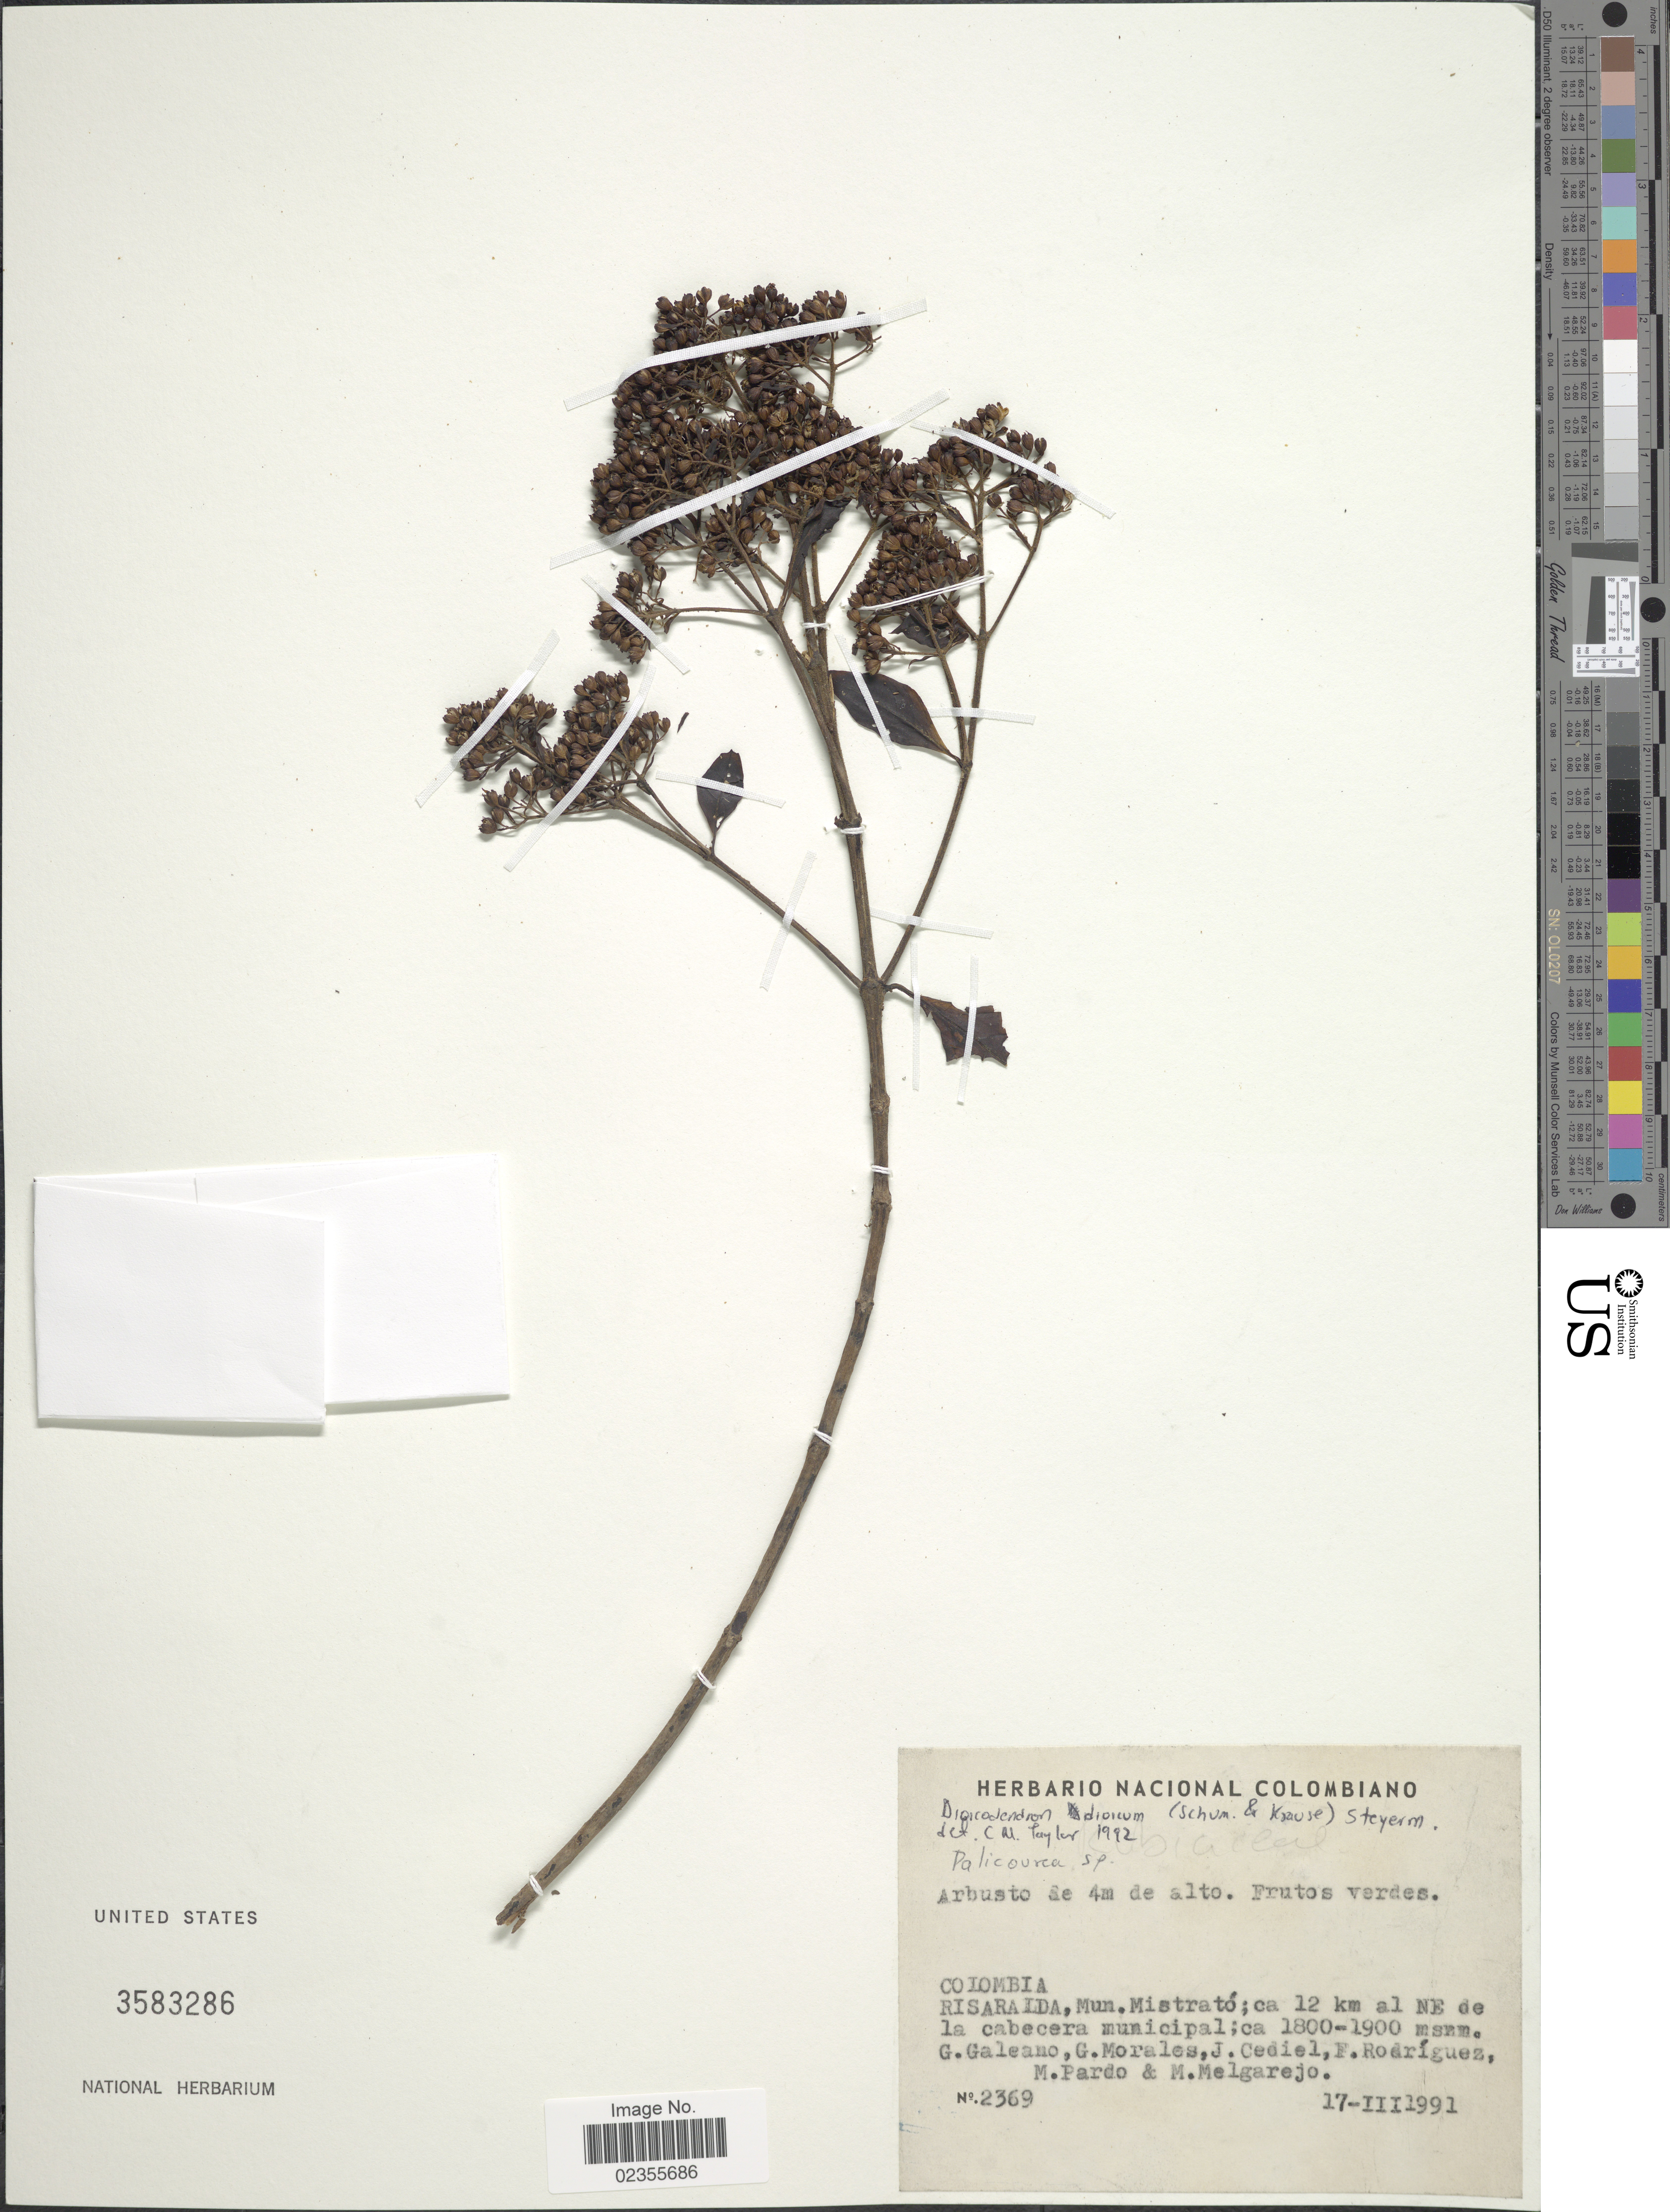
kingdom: Plantae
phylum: Tracheophyta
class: Magnoliopsida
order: Gentianales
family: Rubiaceae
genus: Dioicodendron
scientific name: Dioicodendron dioicum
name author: (K. Schum. & Krause) Steyerm.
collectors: G. A. Galeano, G. Morales, J. Cediel, F. Rodriguez & et al.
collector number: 2369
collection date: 1991-03-17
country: Colombia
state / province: Risaralda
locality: Mun. Mistrato; ca 12 km al NE de la cabecera municipal.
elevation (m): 1800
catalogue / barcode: US 3583286